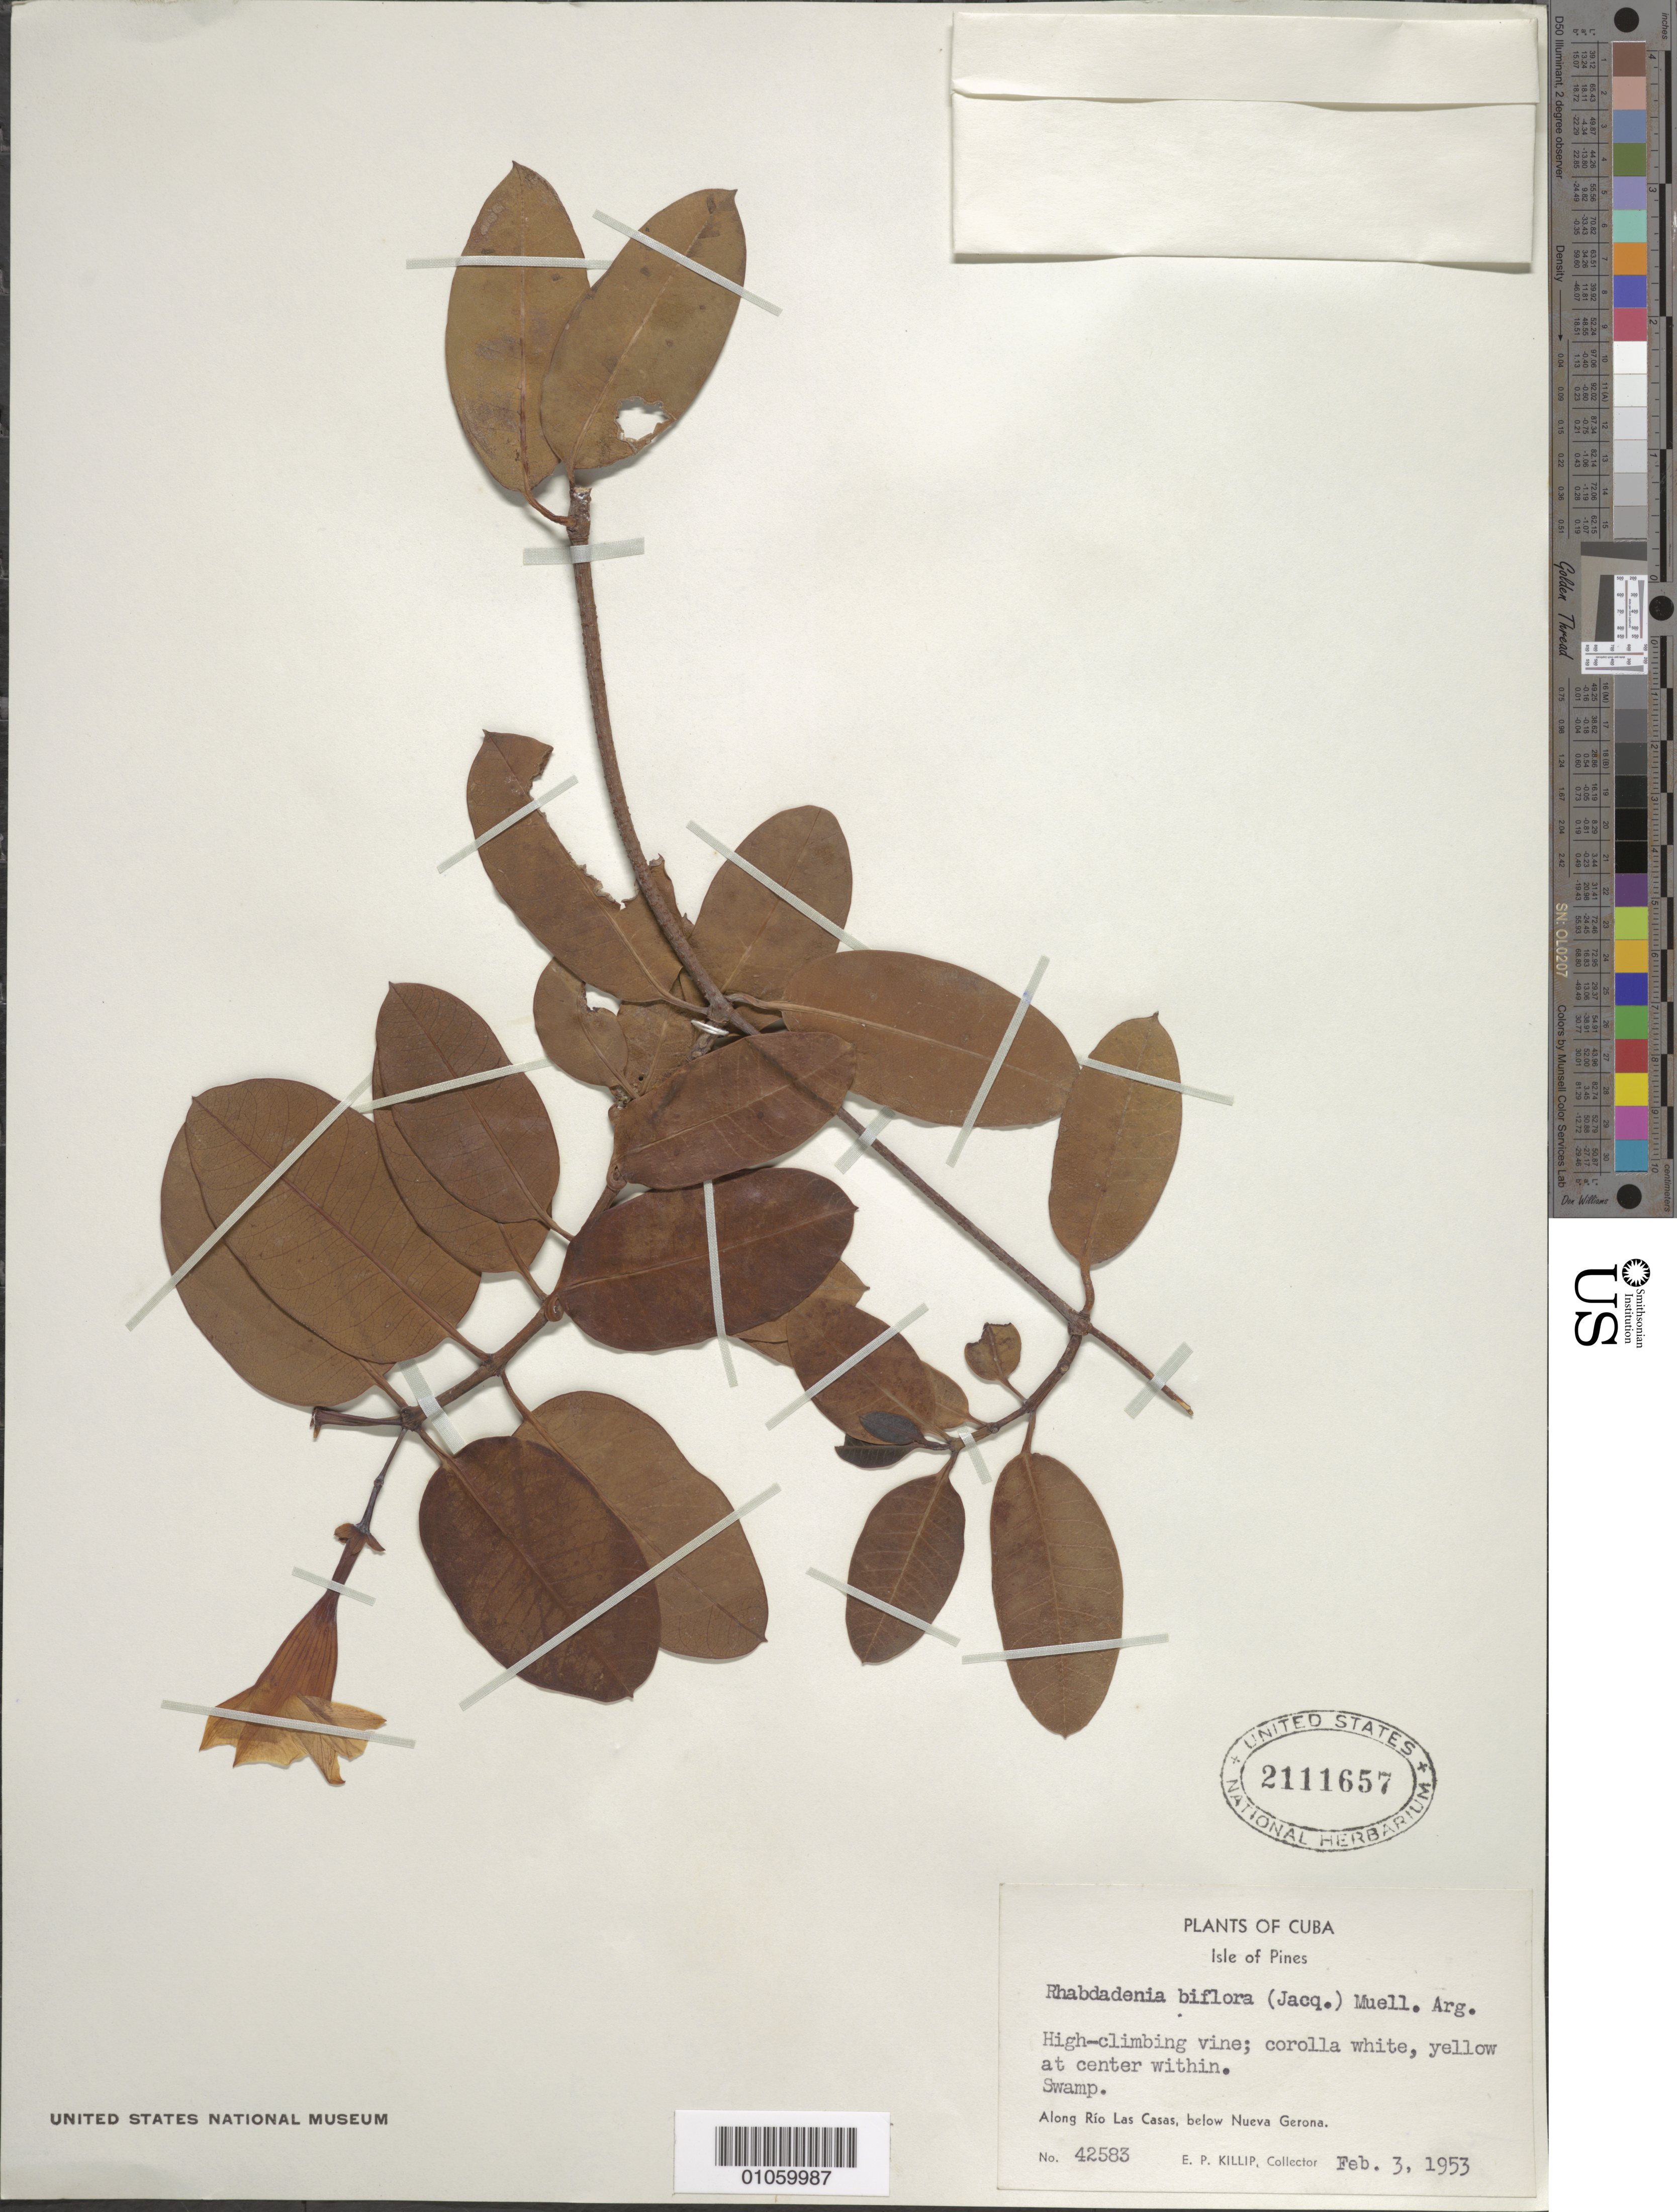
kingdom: Plantae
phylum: Tracheophyta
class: Magnoliopsida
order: Gentianales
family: Apocynaceae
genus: Rhabdadenia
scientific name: Rhabdadenia biflora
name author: (Jacq.) Müll. Arg.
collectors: E. P. Killip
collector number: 42583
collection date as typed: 03 Feb 1953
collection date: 1953-02-03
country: Cuba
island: Isla de la Juventud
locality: Swamp, along Rio Las Casas, below Nueva Gerona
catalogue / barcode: US 2111657